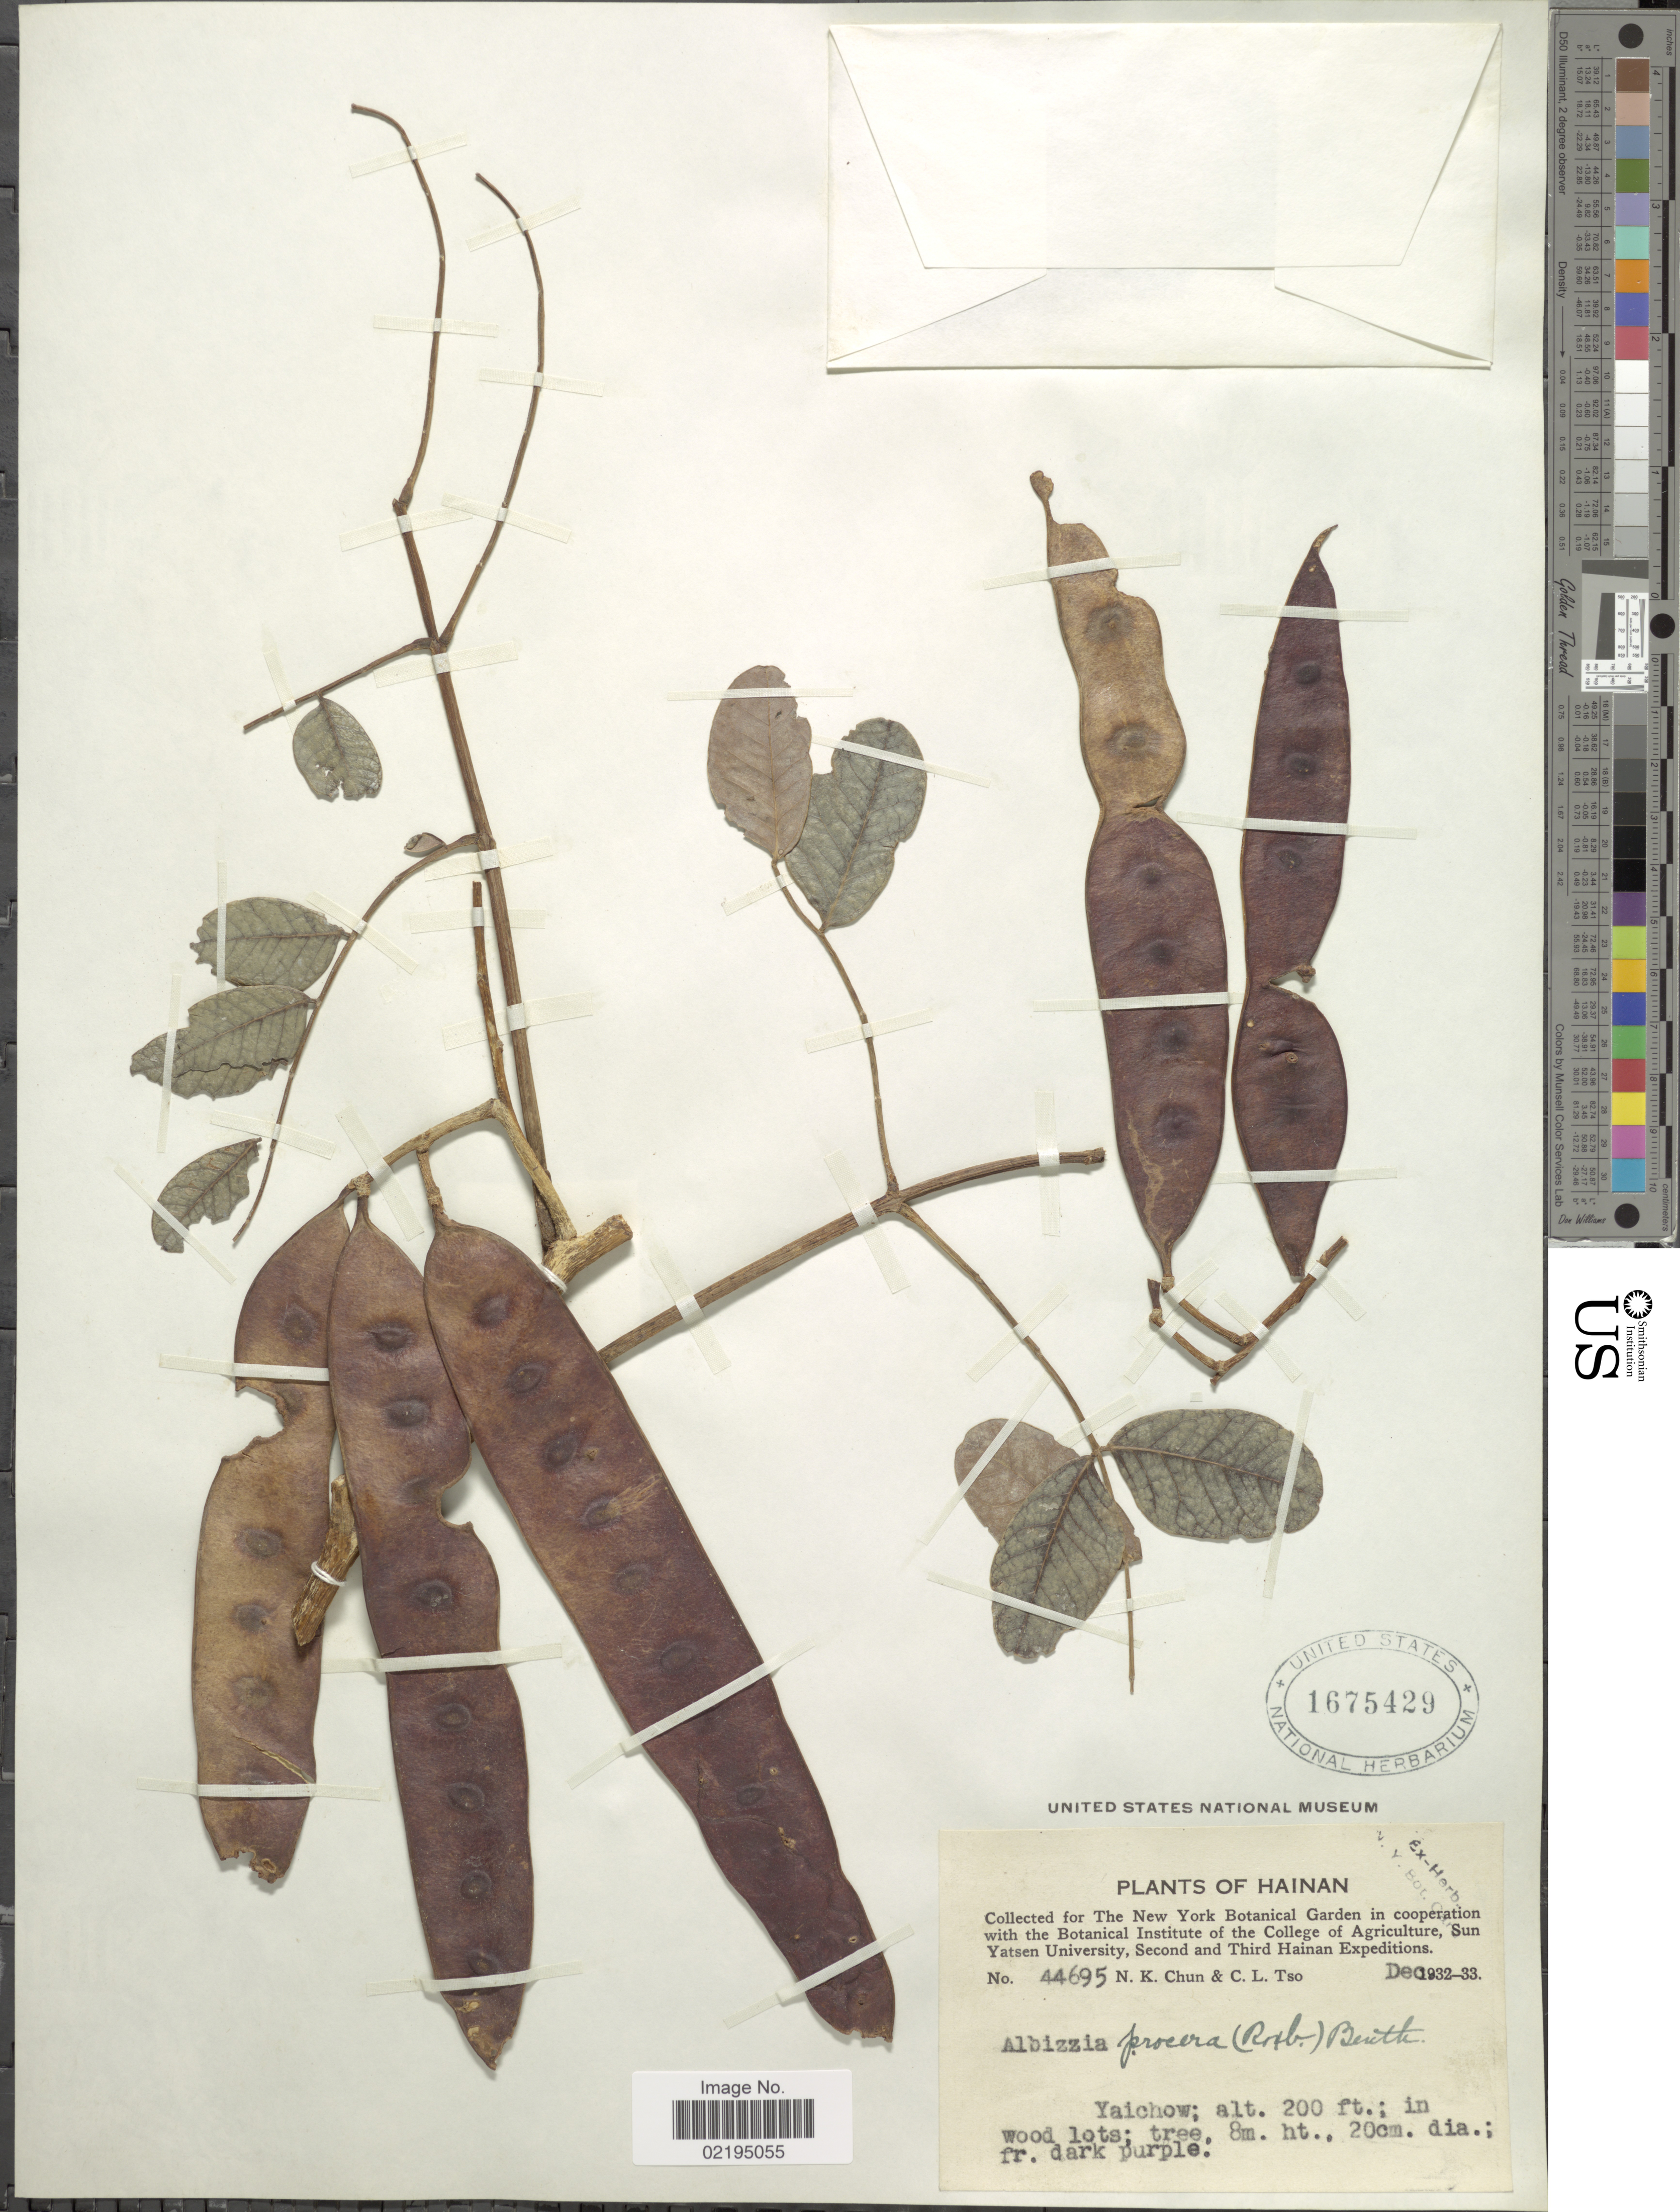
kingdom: Plantae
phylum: Tracheophyta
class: Magnoliopsida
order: Fabales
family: Fabaceae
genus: Albizia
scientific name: Albizia procera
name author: (Roxb.) Benth.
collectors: N. K. Chun & C. Tso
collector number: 44695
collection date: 1932-12/1933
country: China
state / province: Hainan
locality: Yaichow.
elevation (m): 61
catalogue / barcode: US 1675429